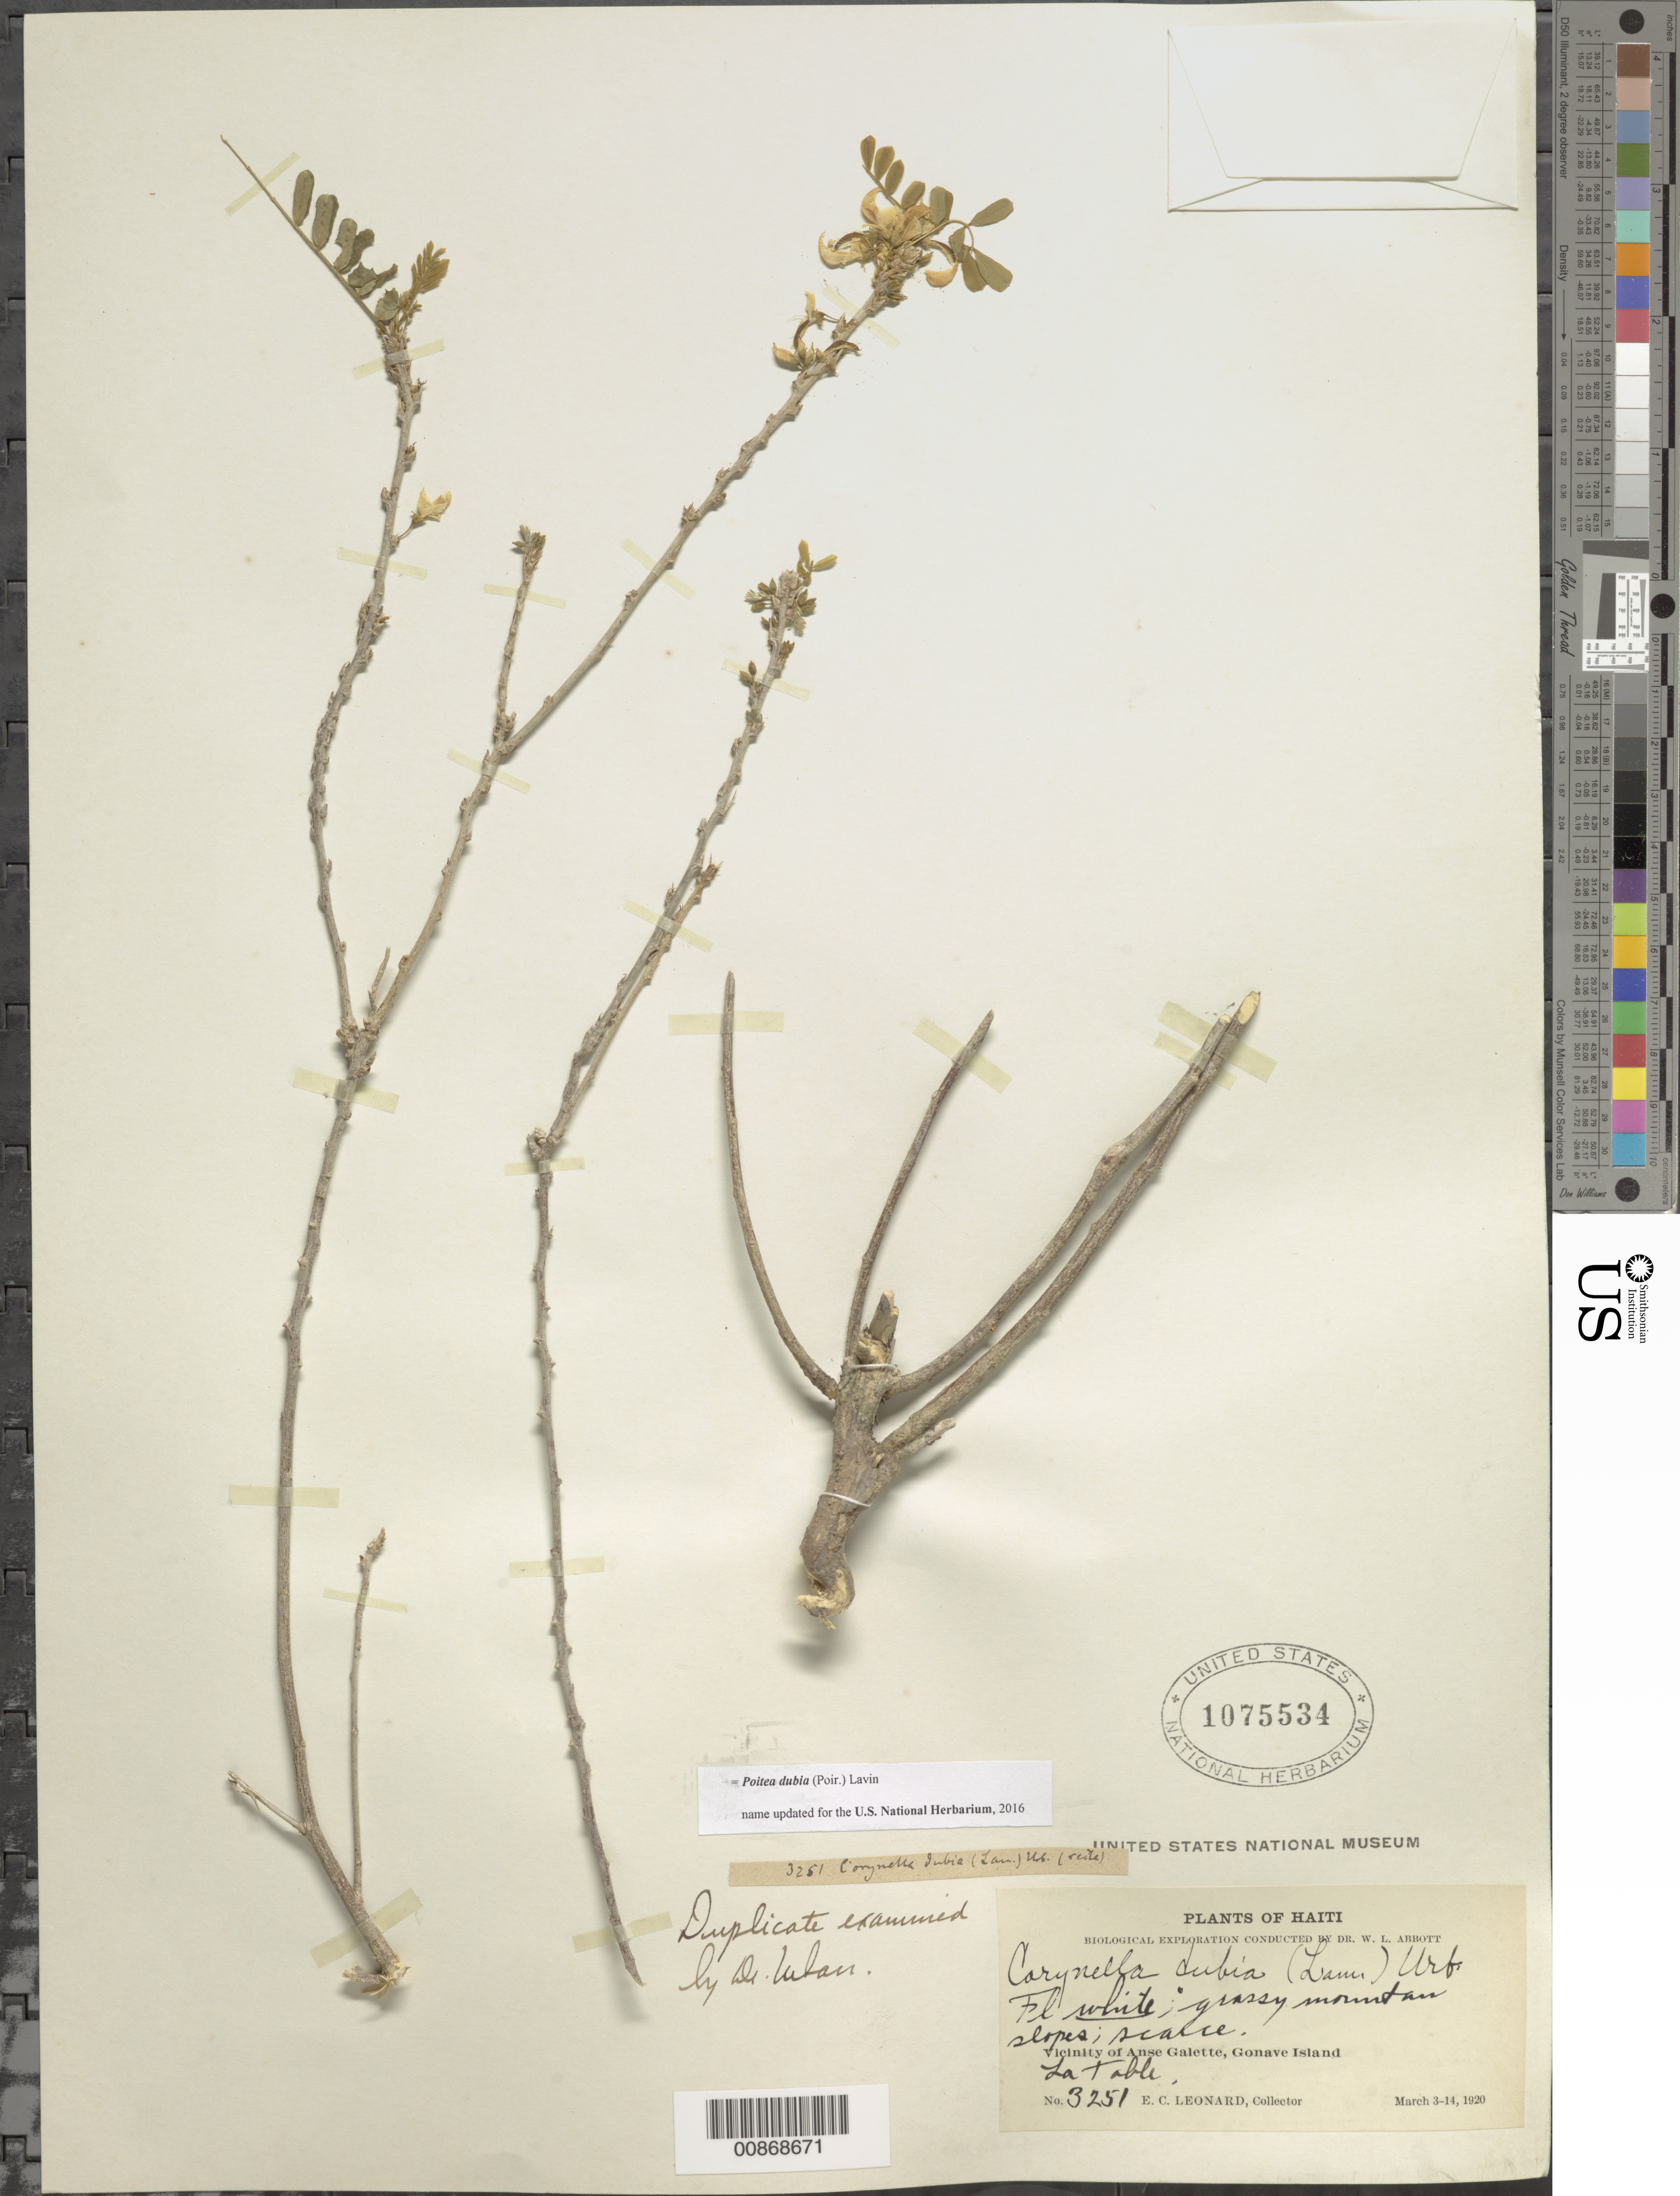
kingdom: Plantae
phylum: Tracheophyta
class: Magnoliopsida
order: Fabales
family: Fabaceae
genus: Poitea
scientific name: Poitea dubia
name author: (Poir.) Lavin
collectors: E. C. Leonard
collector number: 3251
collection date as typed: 03 Mar 1920 to 14 Mar 1920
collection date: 1920-03-03/1920-03-14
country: Haiti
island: Île de la Gonâve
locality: Vicinity of Anse Galette, Gonave Island. La Table.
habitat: Grassy mountain slopes.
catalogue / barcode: US 1075534